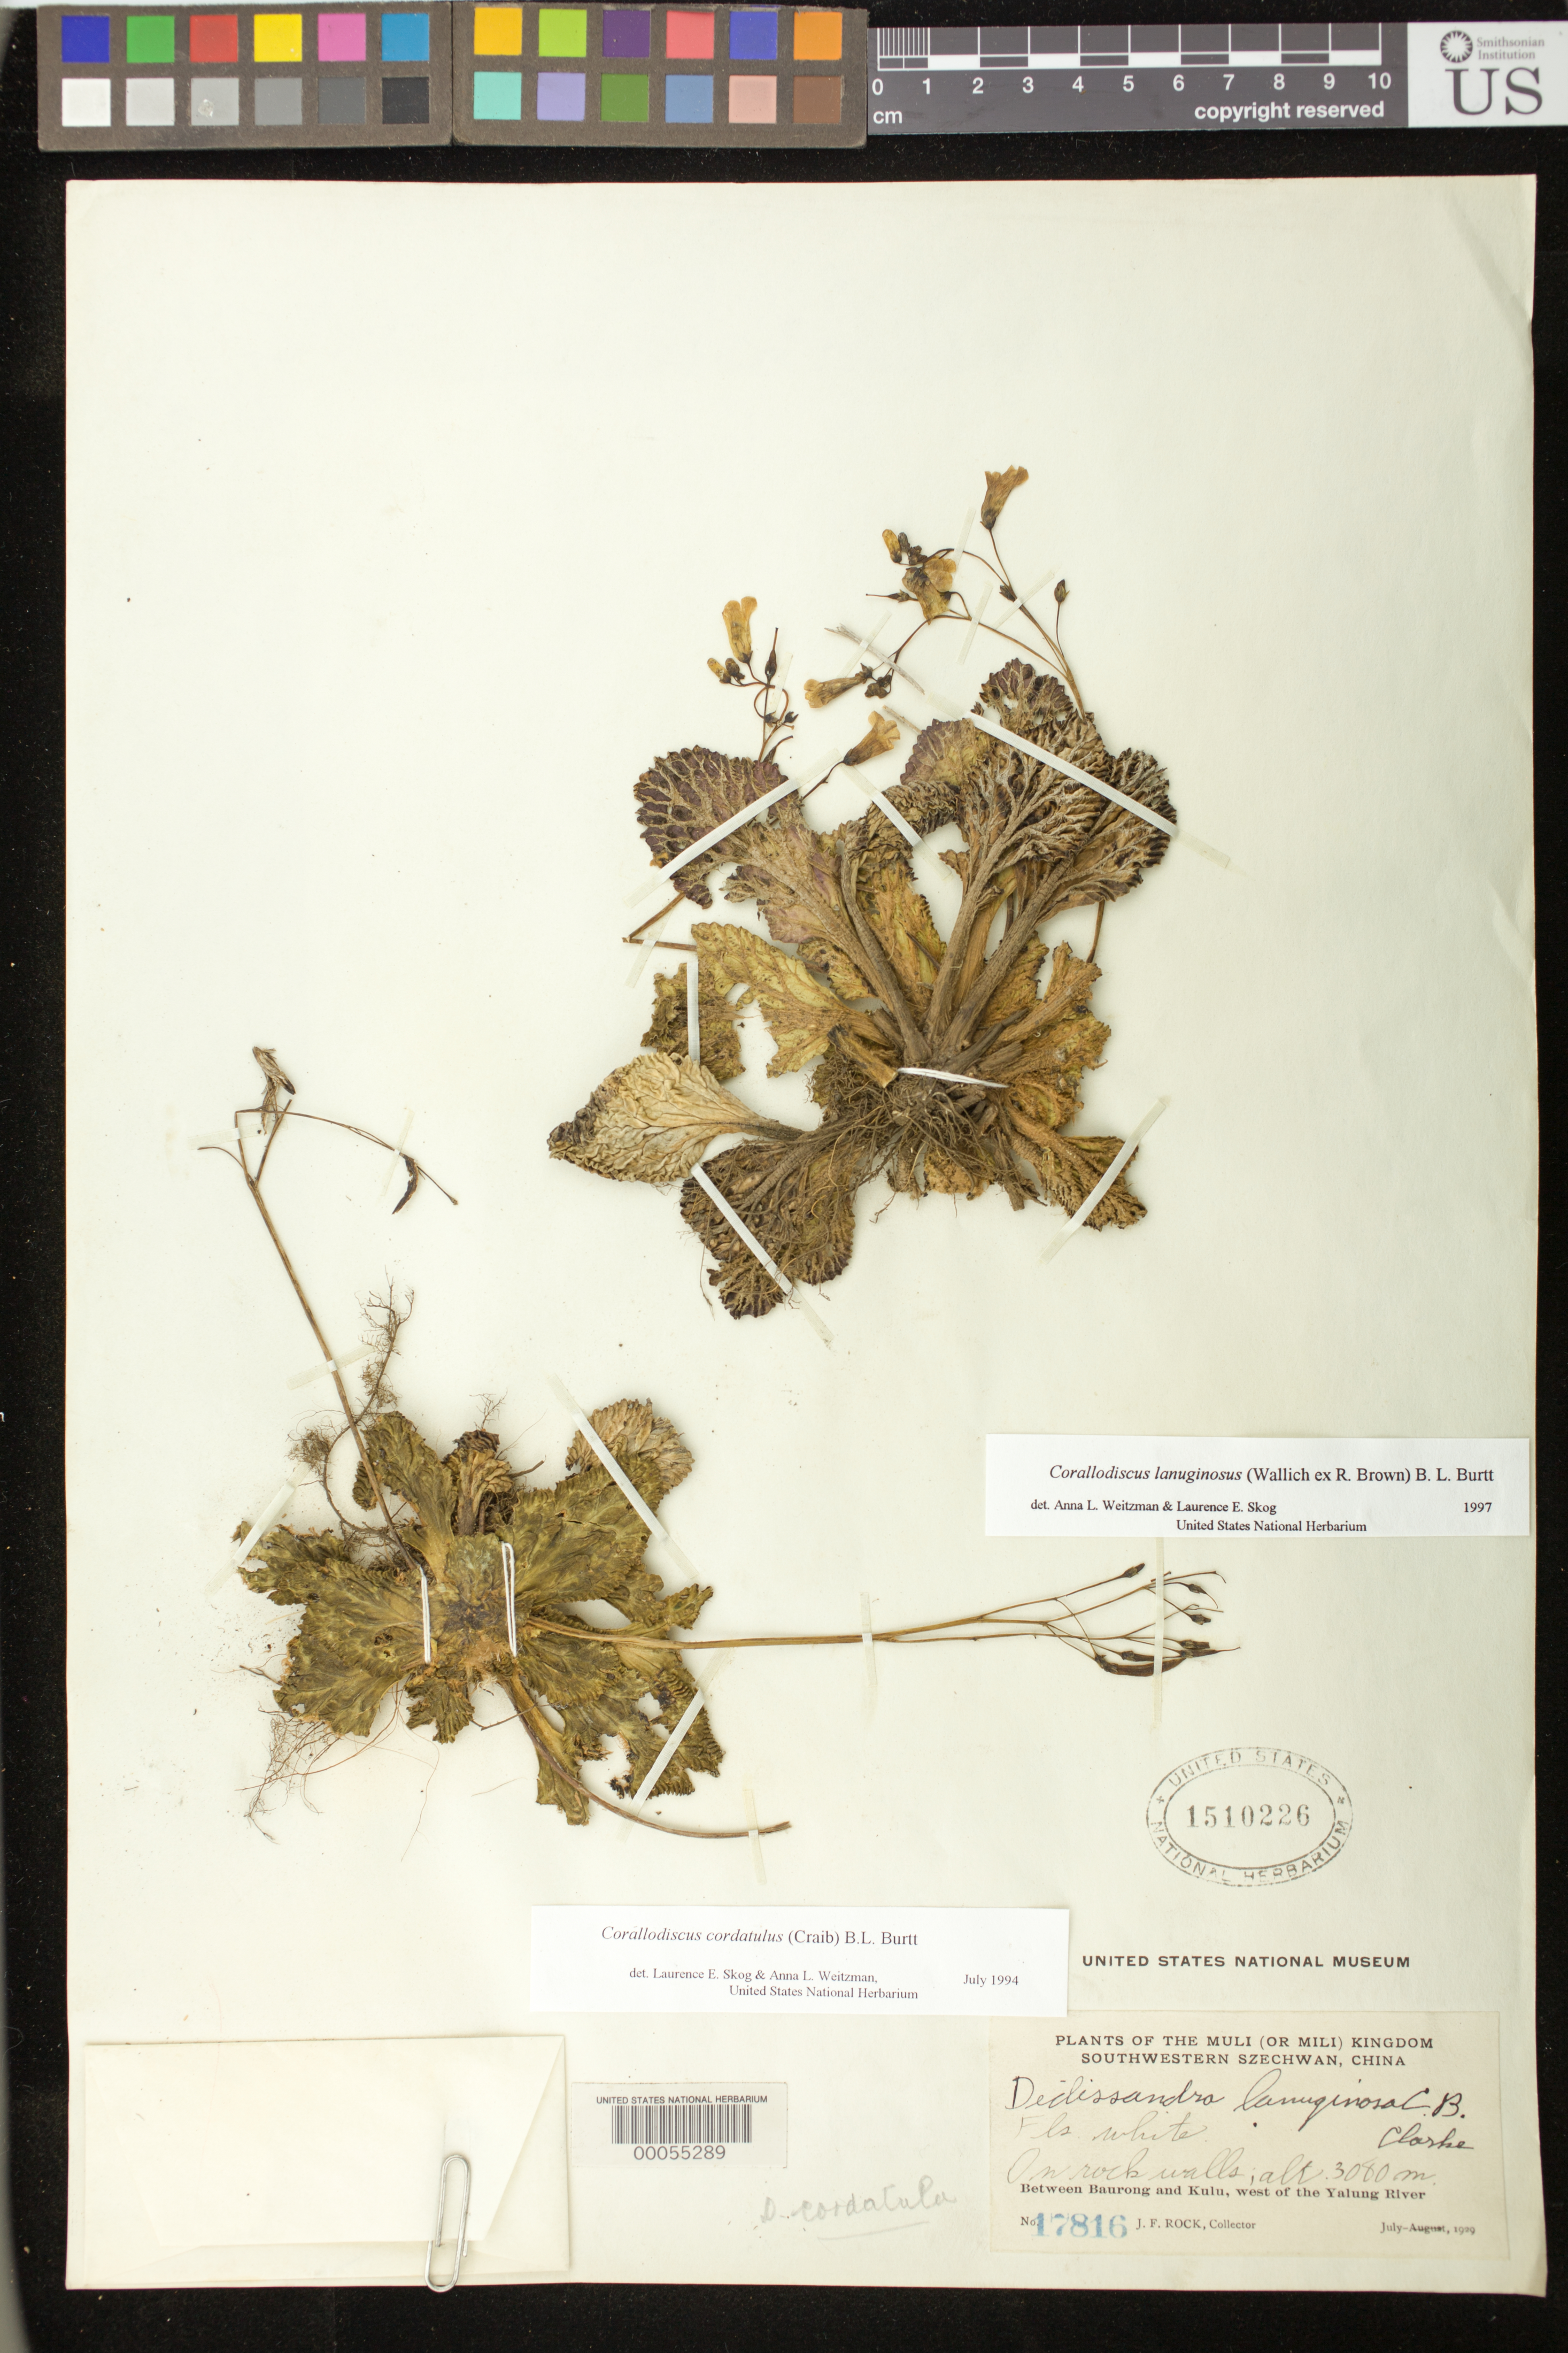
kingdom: Plantae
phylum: Tracheophyta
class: Magnoliopsida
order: Lamiales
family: Gesneriaceae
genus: Corallodiscus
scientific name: Corallodiscus cordatulus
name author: (Craib) B.L. Burtt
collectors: J. F. Rock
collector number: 17816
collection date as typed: Jul-Aug 1929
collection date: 1929-07/1929-08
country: China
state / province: Sichuan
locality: Between baurong and kulu, w of yalung river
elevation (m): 3080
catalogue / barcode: US 1510226